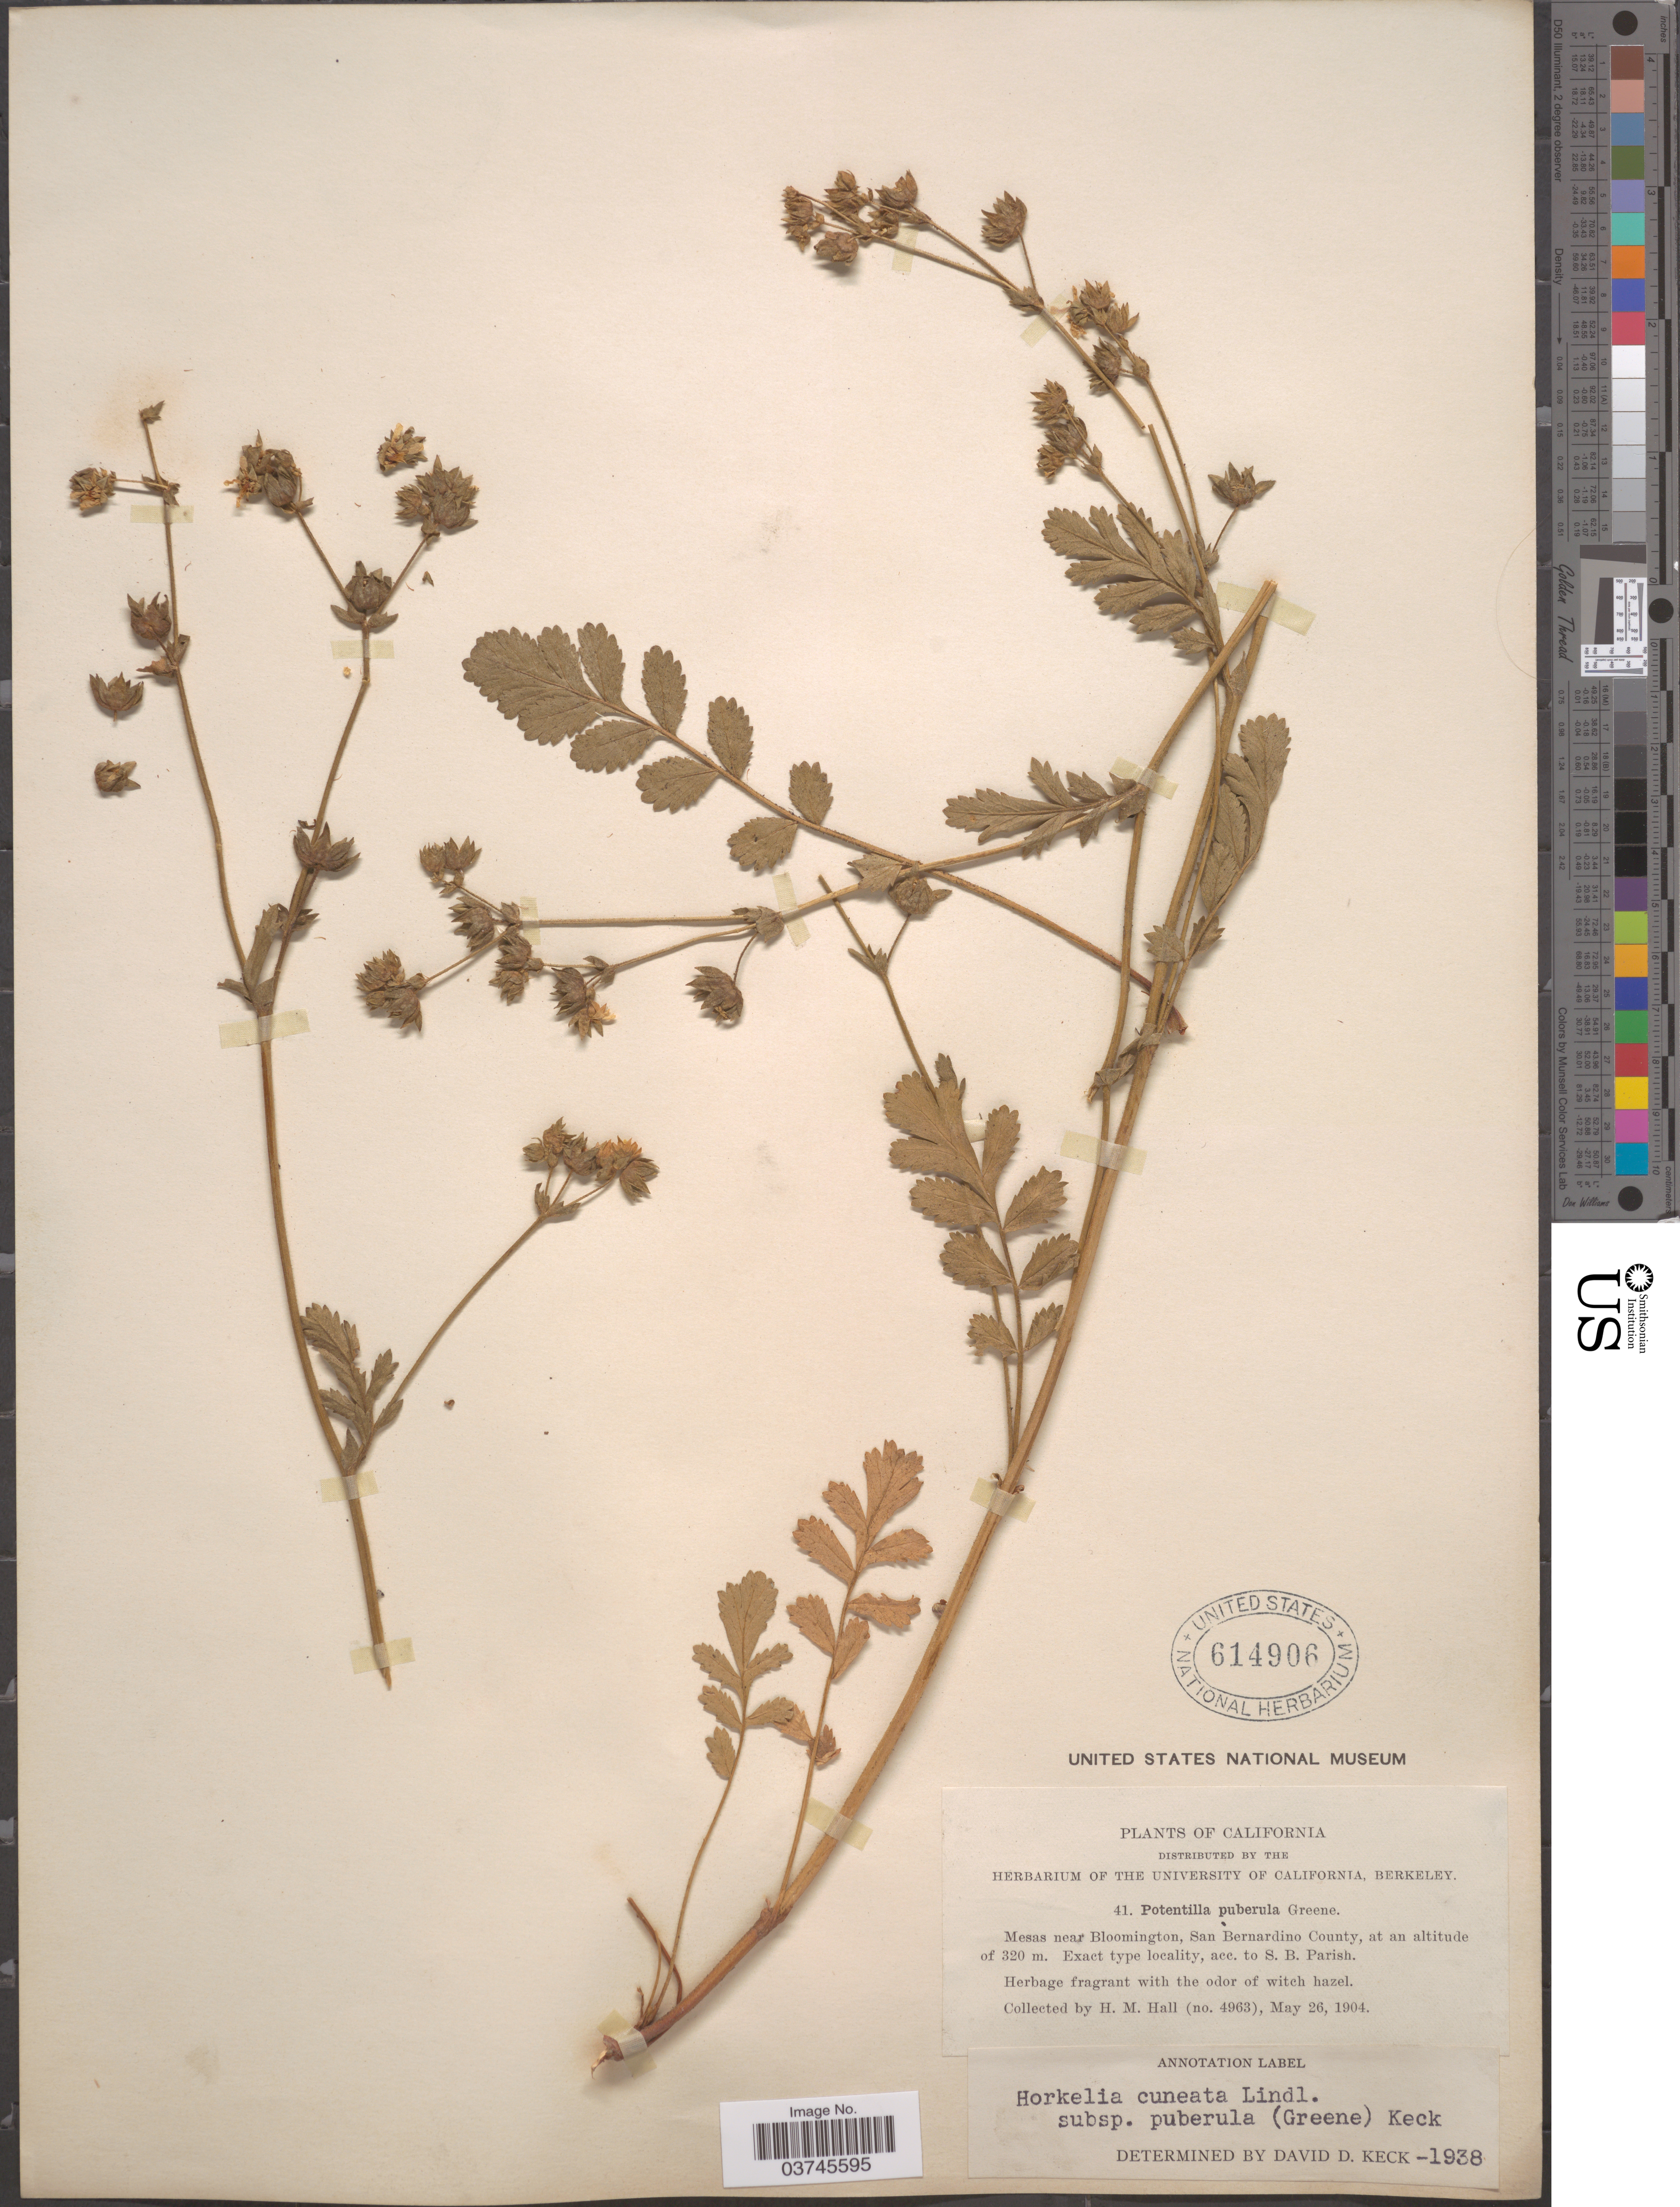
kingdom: Plantae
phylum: Tracheophyta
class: Magnoliopsida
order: Rosales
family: Rosaceae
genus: Potentilla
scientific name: Potentilla lindleyi var. puberula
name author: (Rydb.) Jeps.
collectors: H. M. Hall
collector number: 4963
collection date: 1904-05-26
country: United States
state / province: California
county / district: San Bernardino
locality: Mesas near Bloomington, San Bernardino County.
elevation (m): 320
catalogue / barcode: US 614906